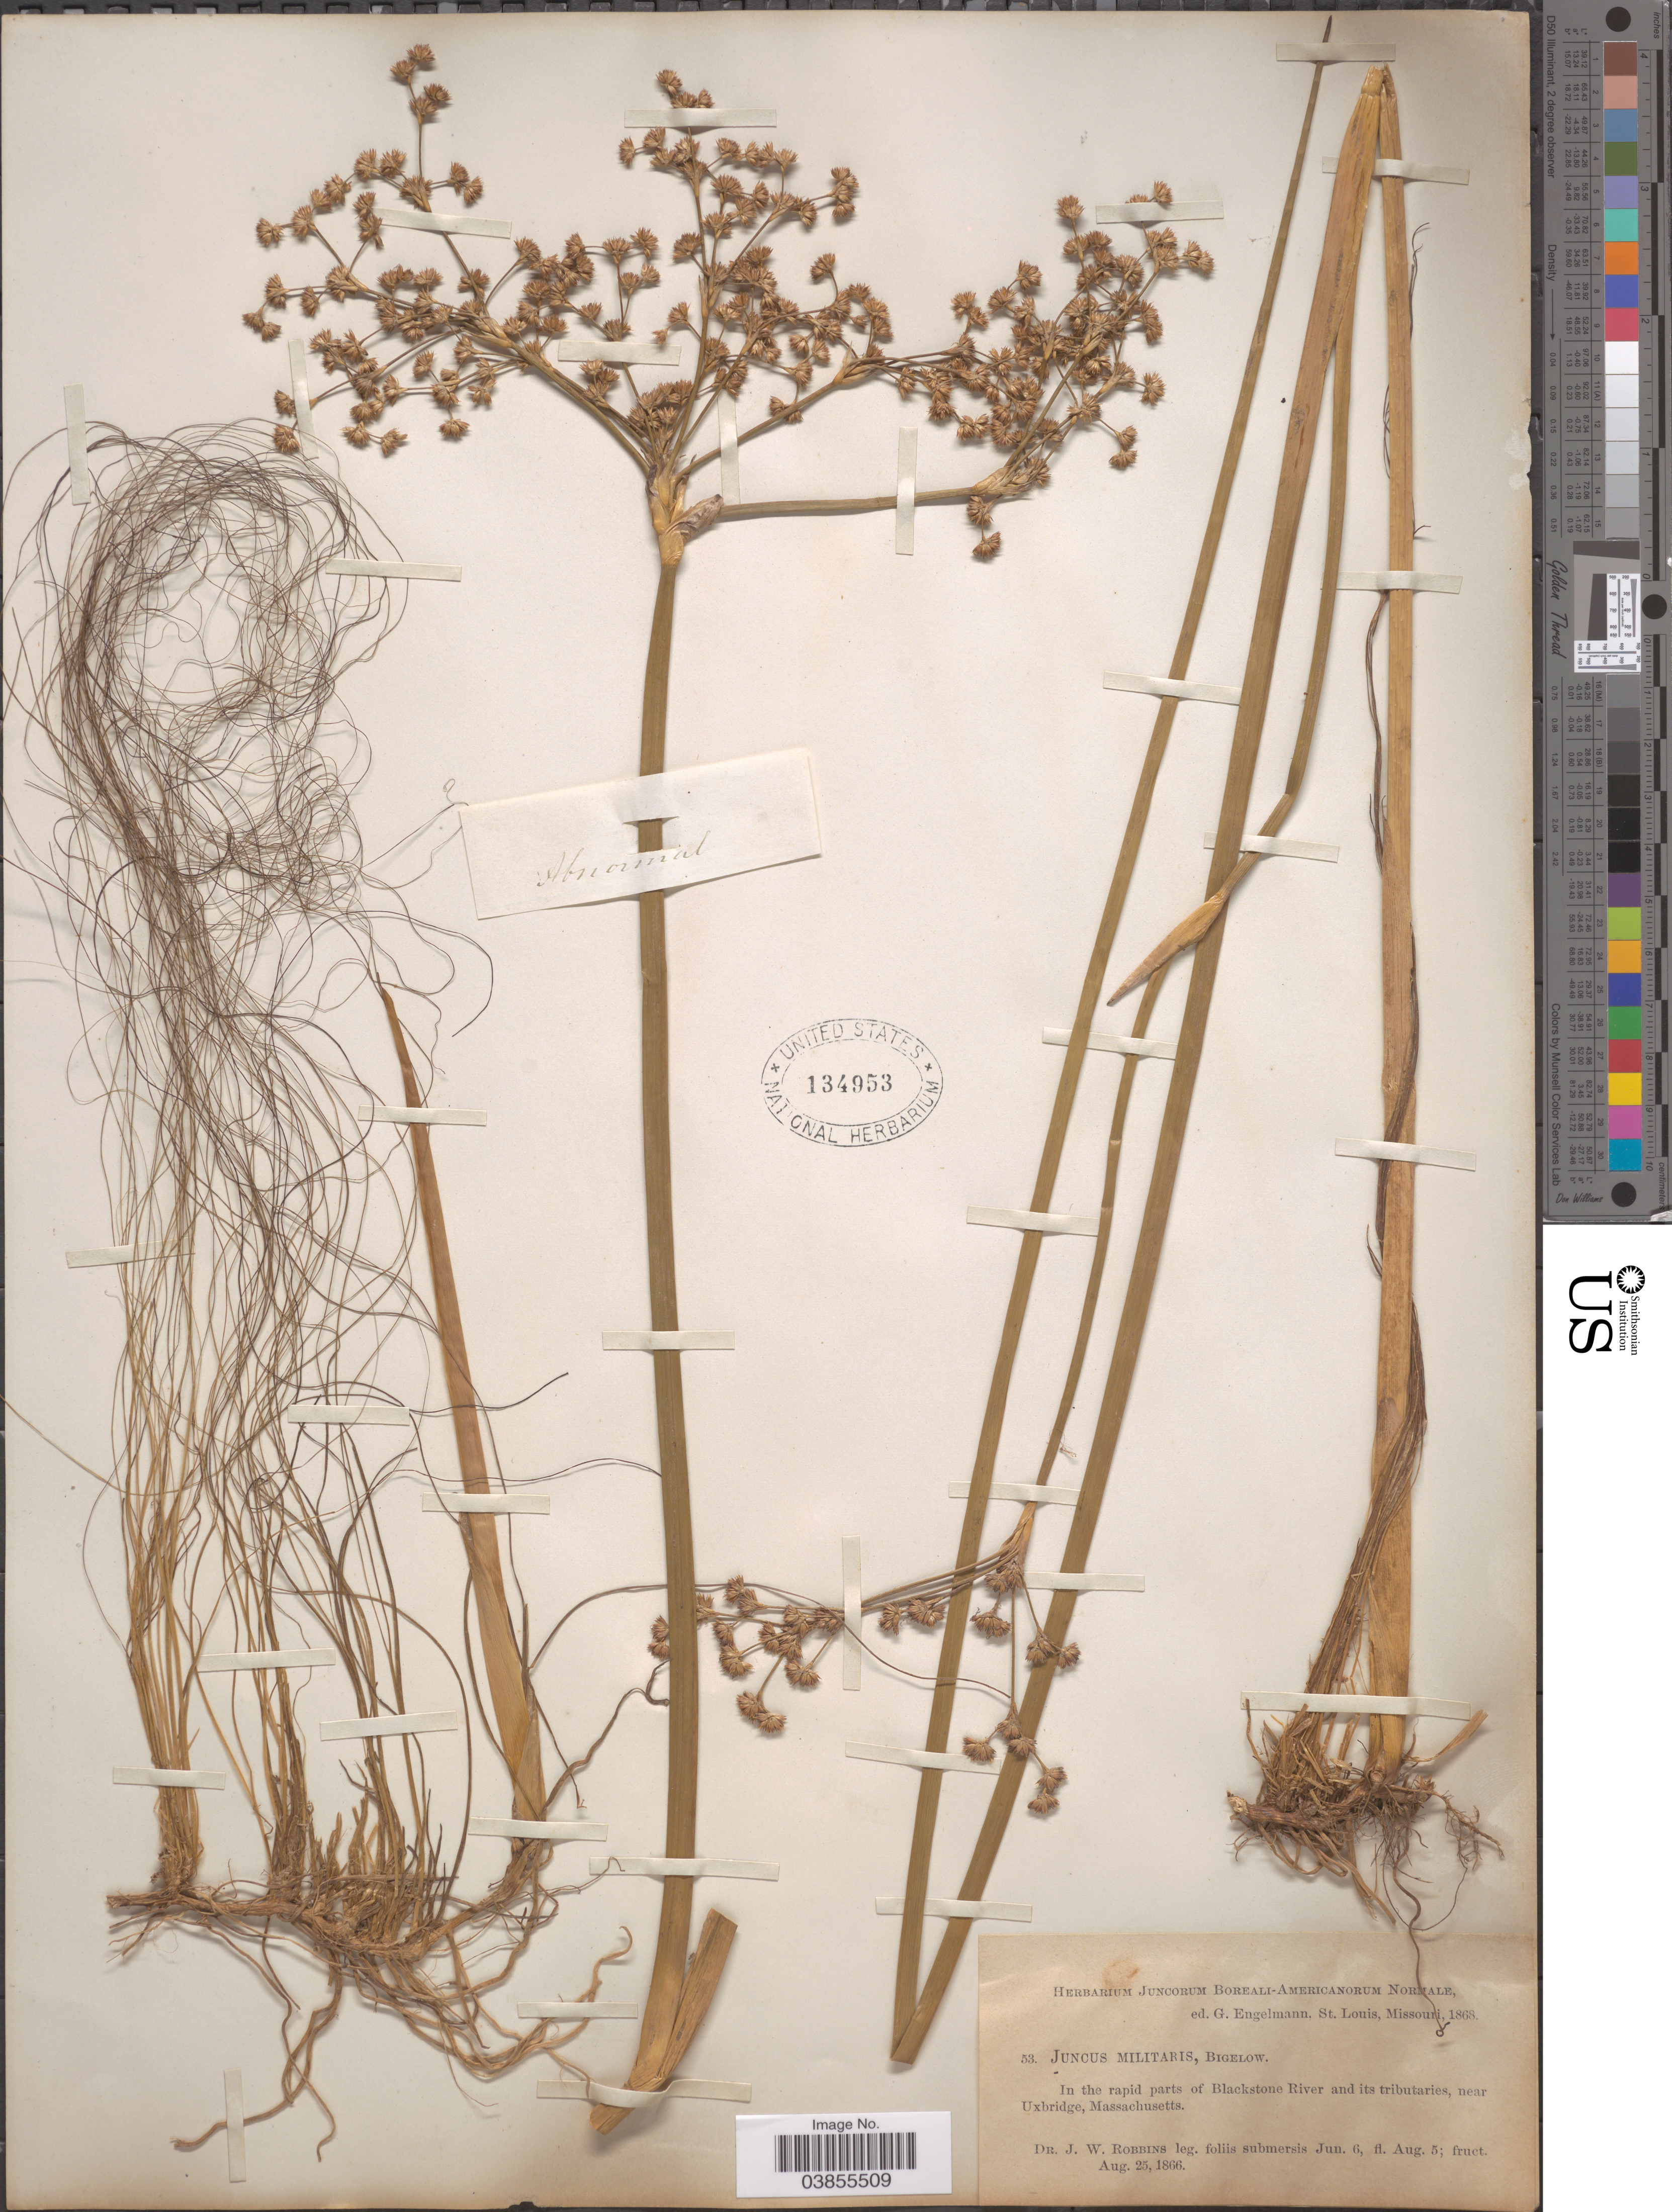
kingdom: Plantae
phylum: Tracheophyta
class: Liliopsida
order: Poales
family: Juncaceae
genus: Juncus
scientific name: Juncus militaris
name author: Bigelow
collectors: J. W. Robbins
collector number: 53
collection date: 1866-06-06/1866-08-25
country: United States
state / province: Massachusetts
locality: In the rapid parts of Blackstone River and its tributaries, near Uxbridge.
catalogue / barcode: US 134953